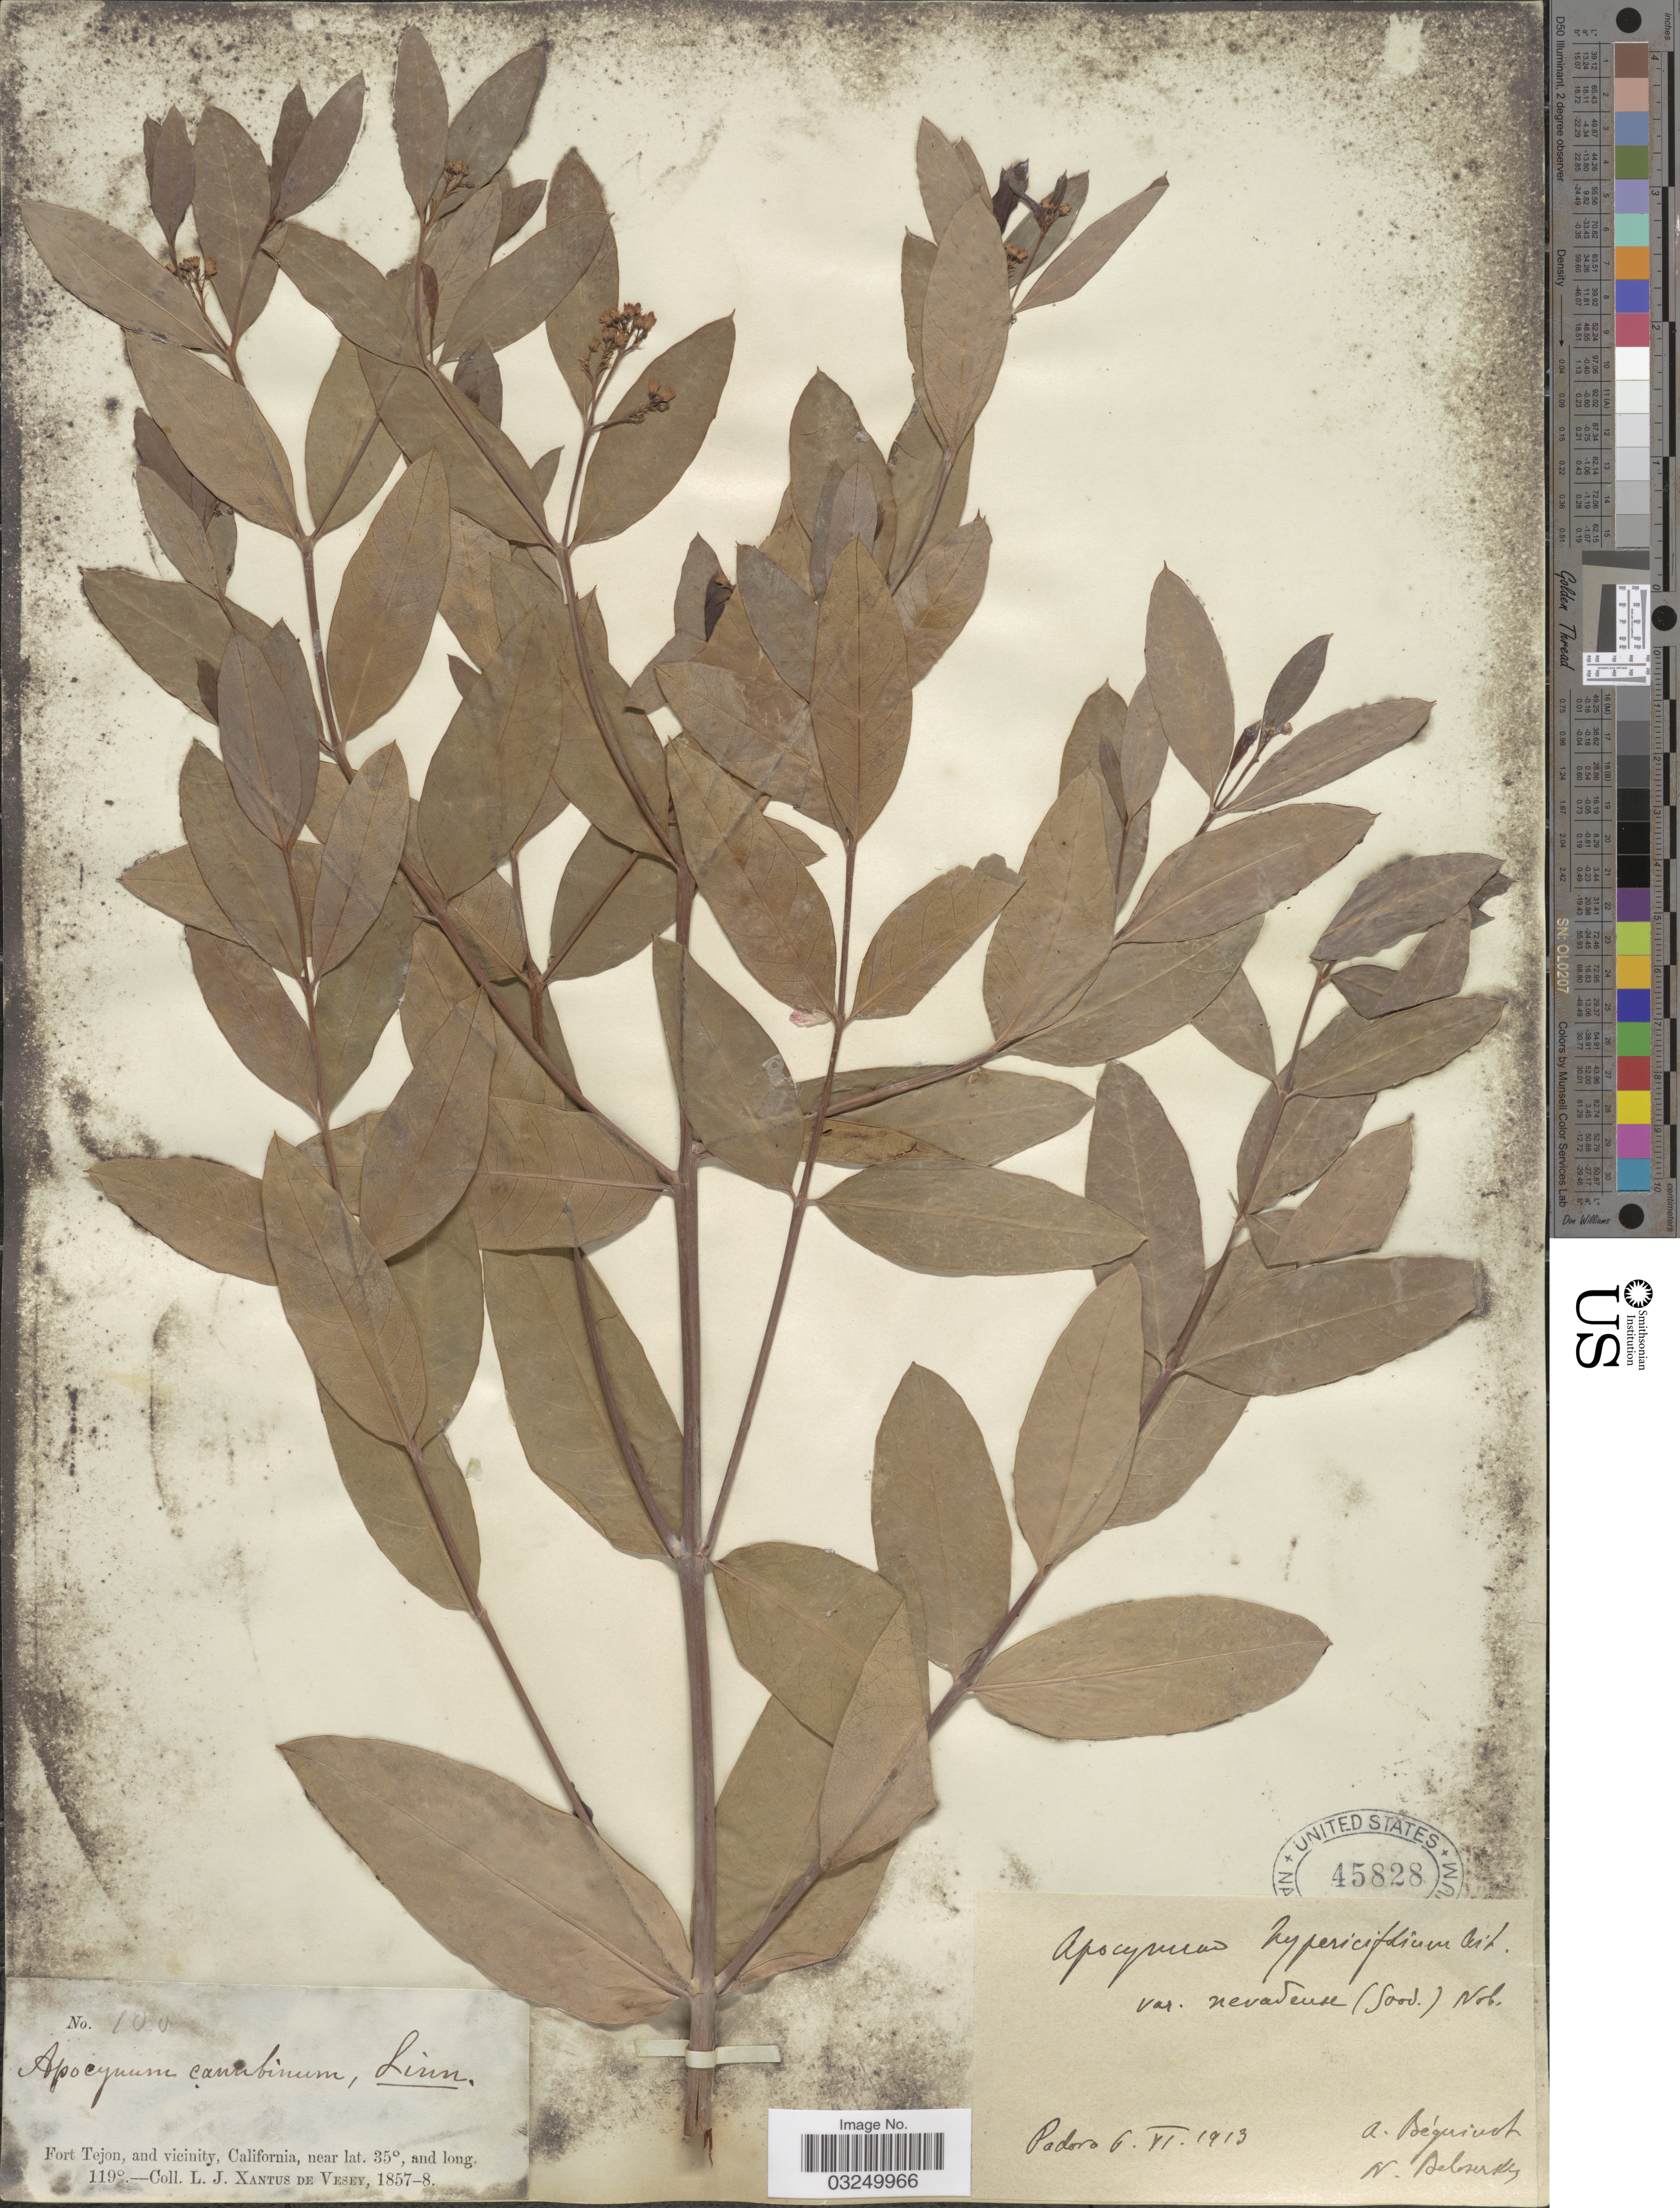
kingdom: Plantae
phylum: Tracheophyta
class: Magnoliopsida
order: Gentianales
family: Apocynaceae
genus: Apocynum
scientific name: Apocynum nevadense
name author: Goodd.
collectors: L. Xantus de Vesey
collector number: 100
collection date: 1857/1858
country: United States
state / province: California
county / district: Kern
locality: Fort Tejon, and vicinity.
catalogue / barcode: US 45828